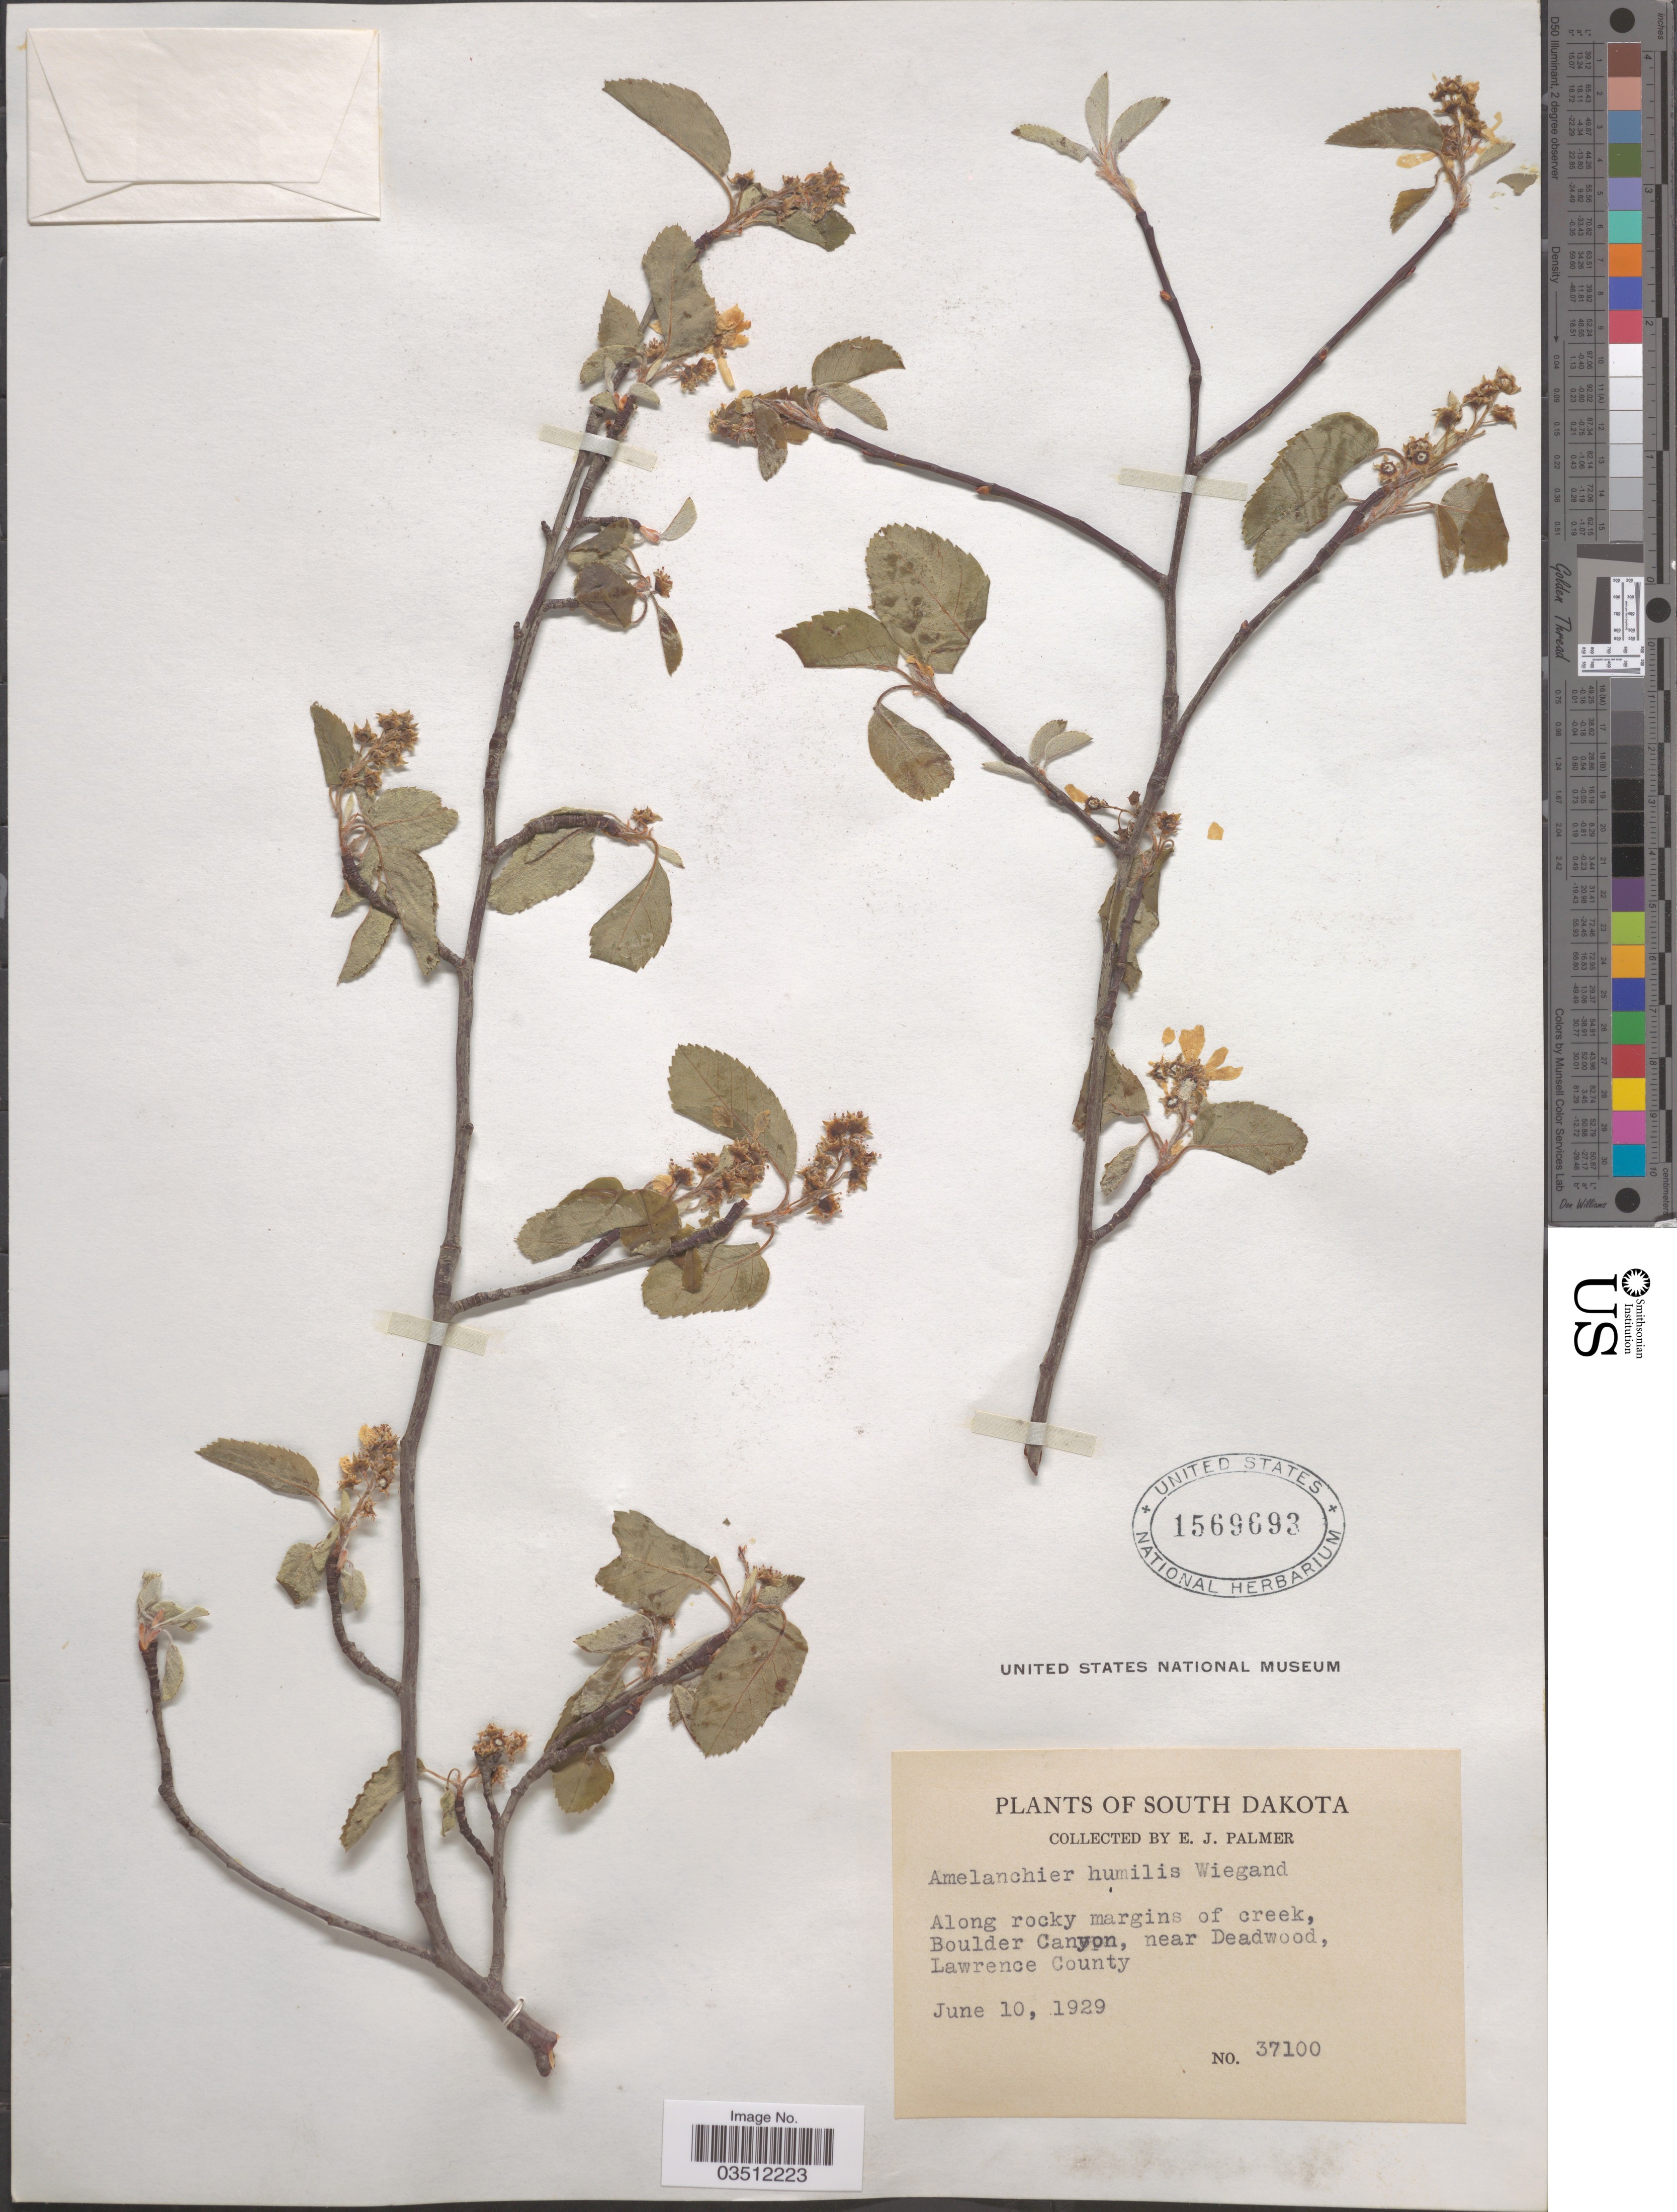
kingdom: Plantae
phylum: Tracheophyta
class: Magnoliopsida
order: Rosales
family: Rosaceae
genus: Amelanchier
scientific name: Amelanchier humilis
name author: Wiegand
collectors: E. J. Palmer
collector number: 37100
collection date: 1929-06-10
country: United States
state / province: South Dakota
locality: Boulder Canyon, near Deadwood, Lawrence County.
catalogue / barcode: US 1569693